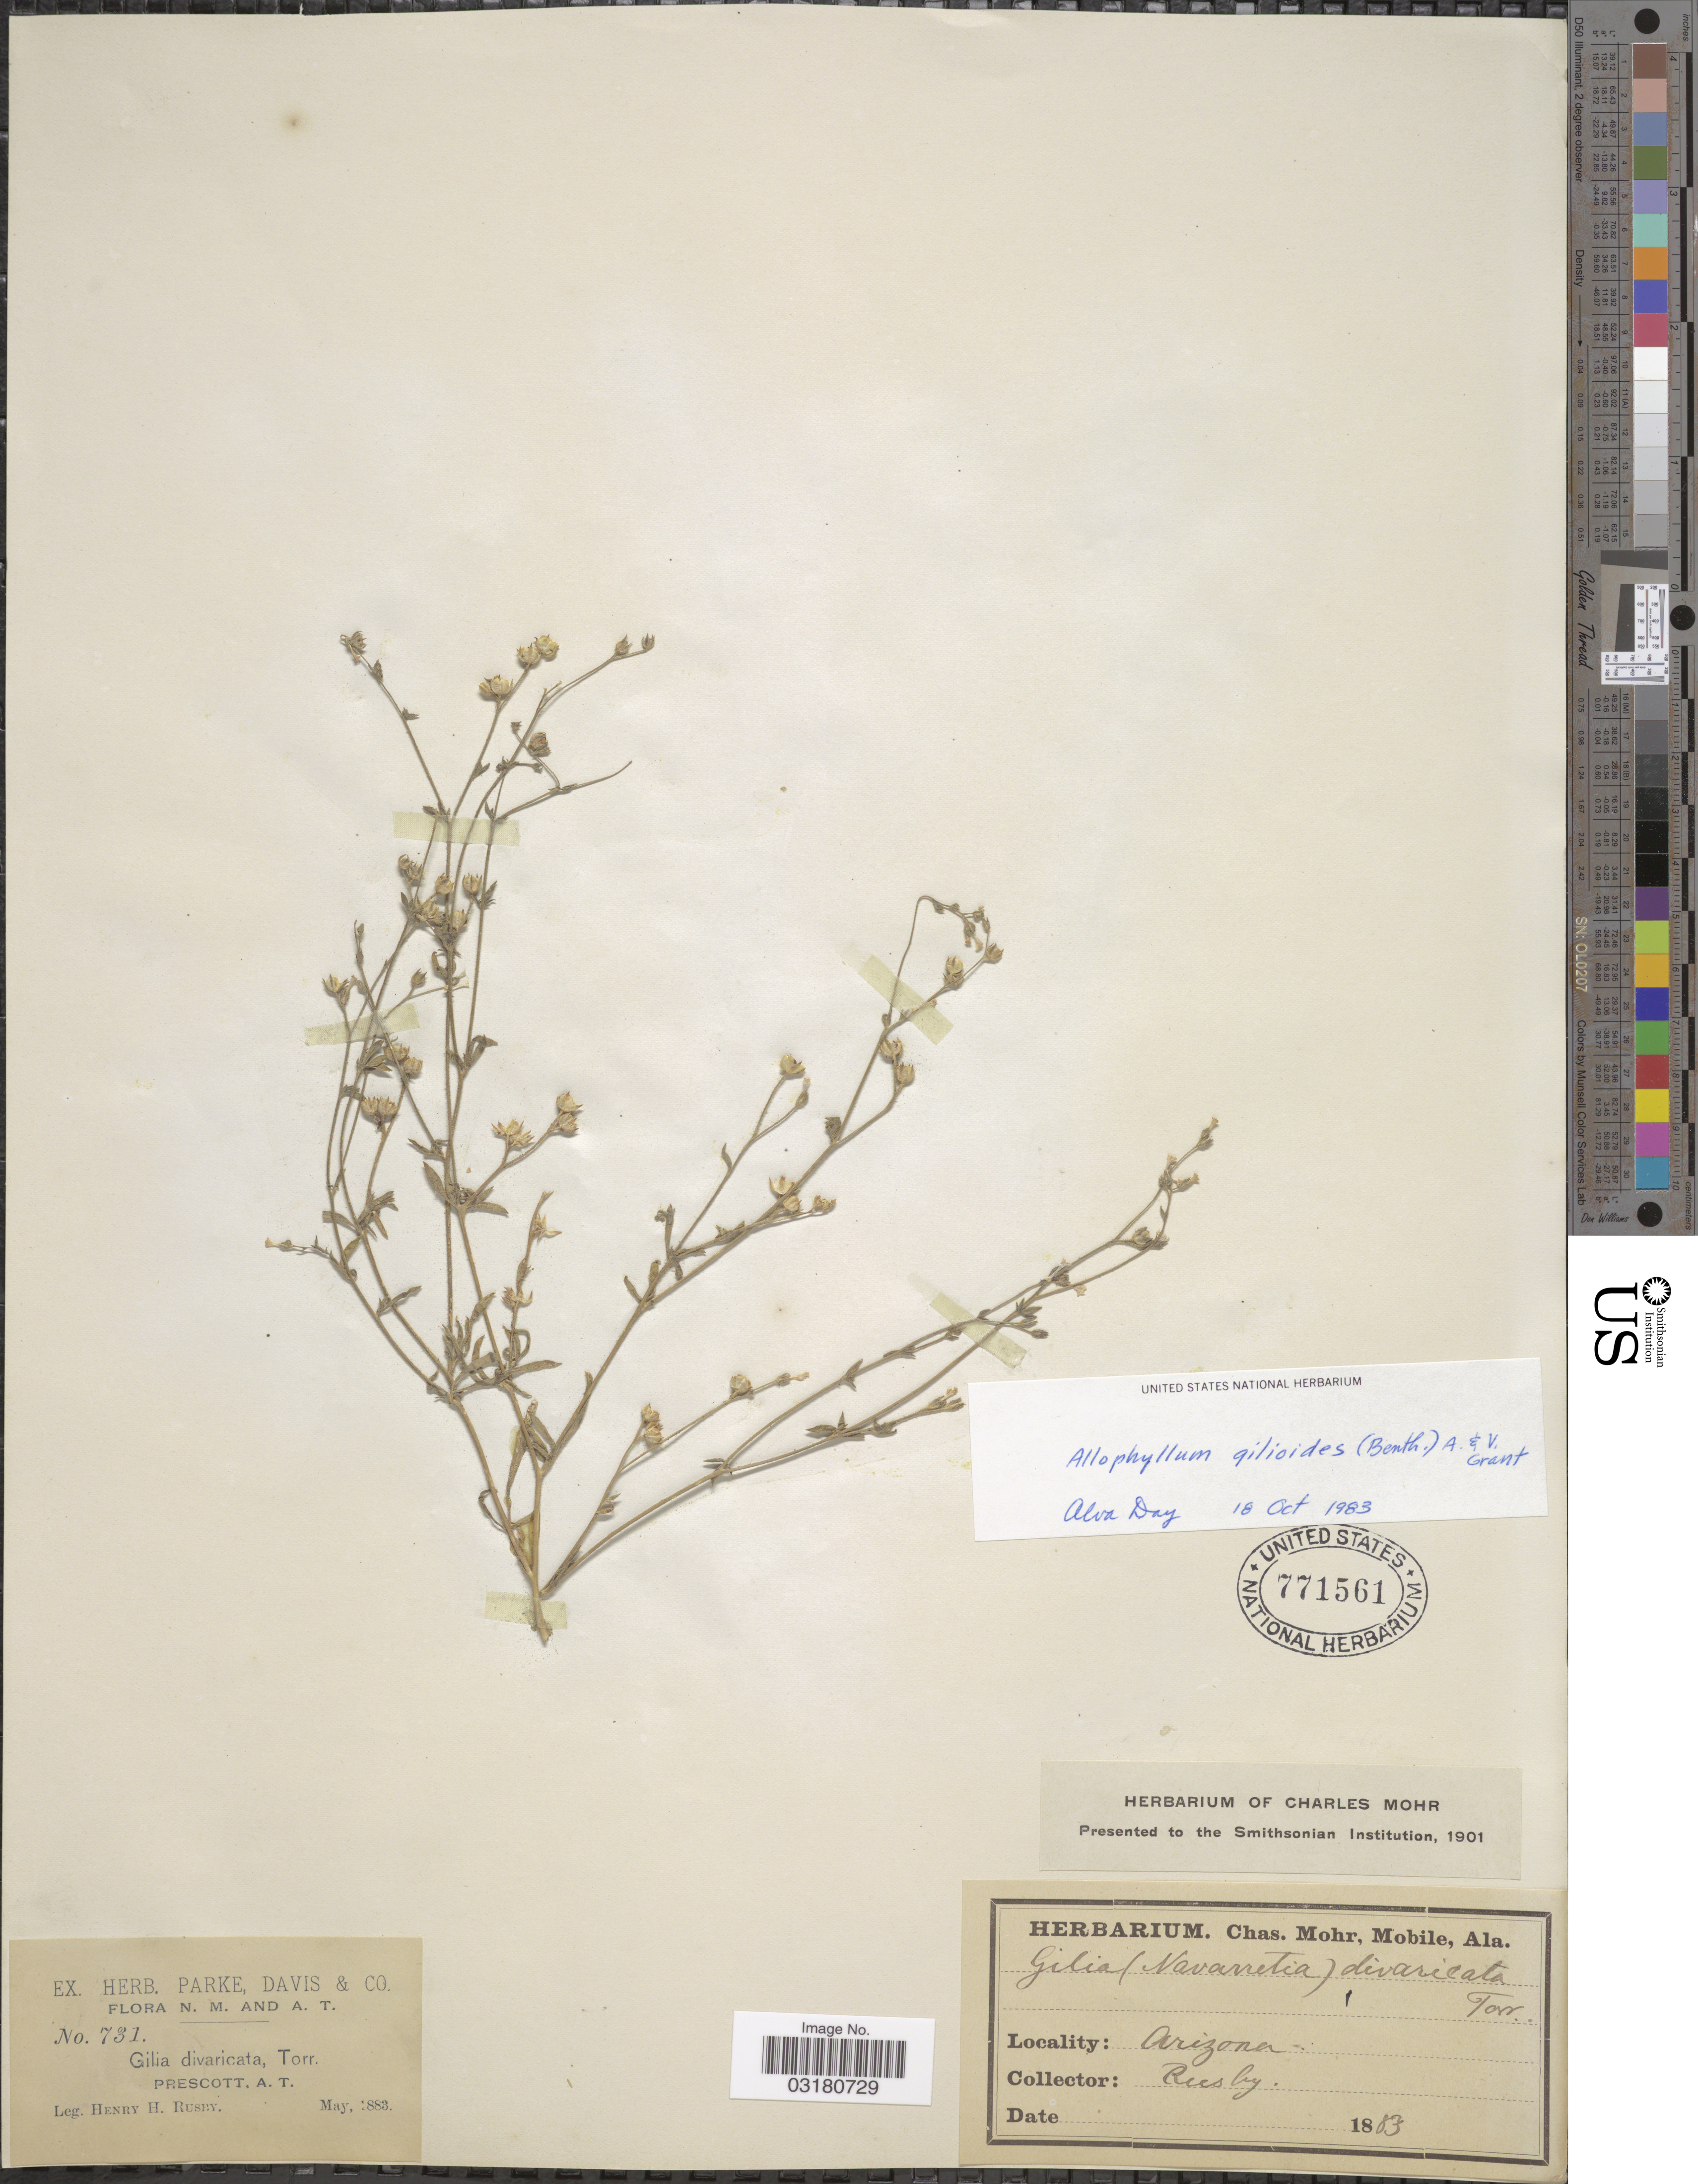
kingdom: Plantae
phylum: Tracheophyta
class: Magnoliopsida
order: Ericales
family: Polemoniaceae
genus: Allophyllum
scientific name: Allophyllum gilioides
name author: (Benth.) Benth.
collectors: H. H. Rusby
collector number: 731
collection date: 1883-05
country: United States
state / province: Arizona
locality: Prescott, A.T.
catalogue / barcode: US 771561